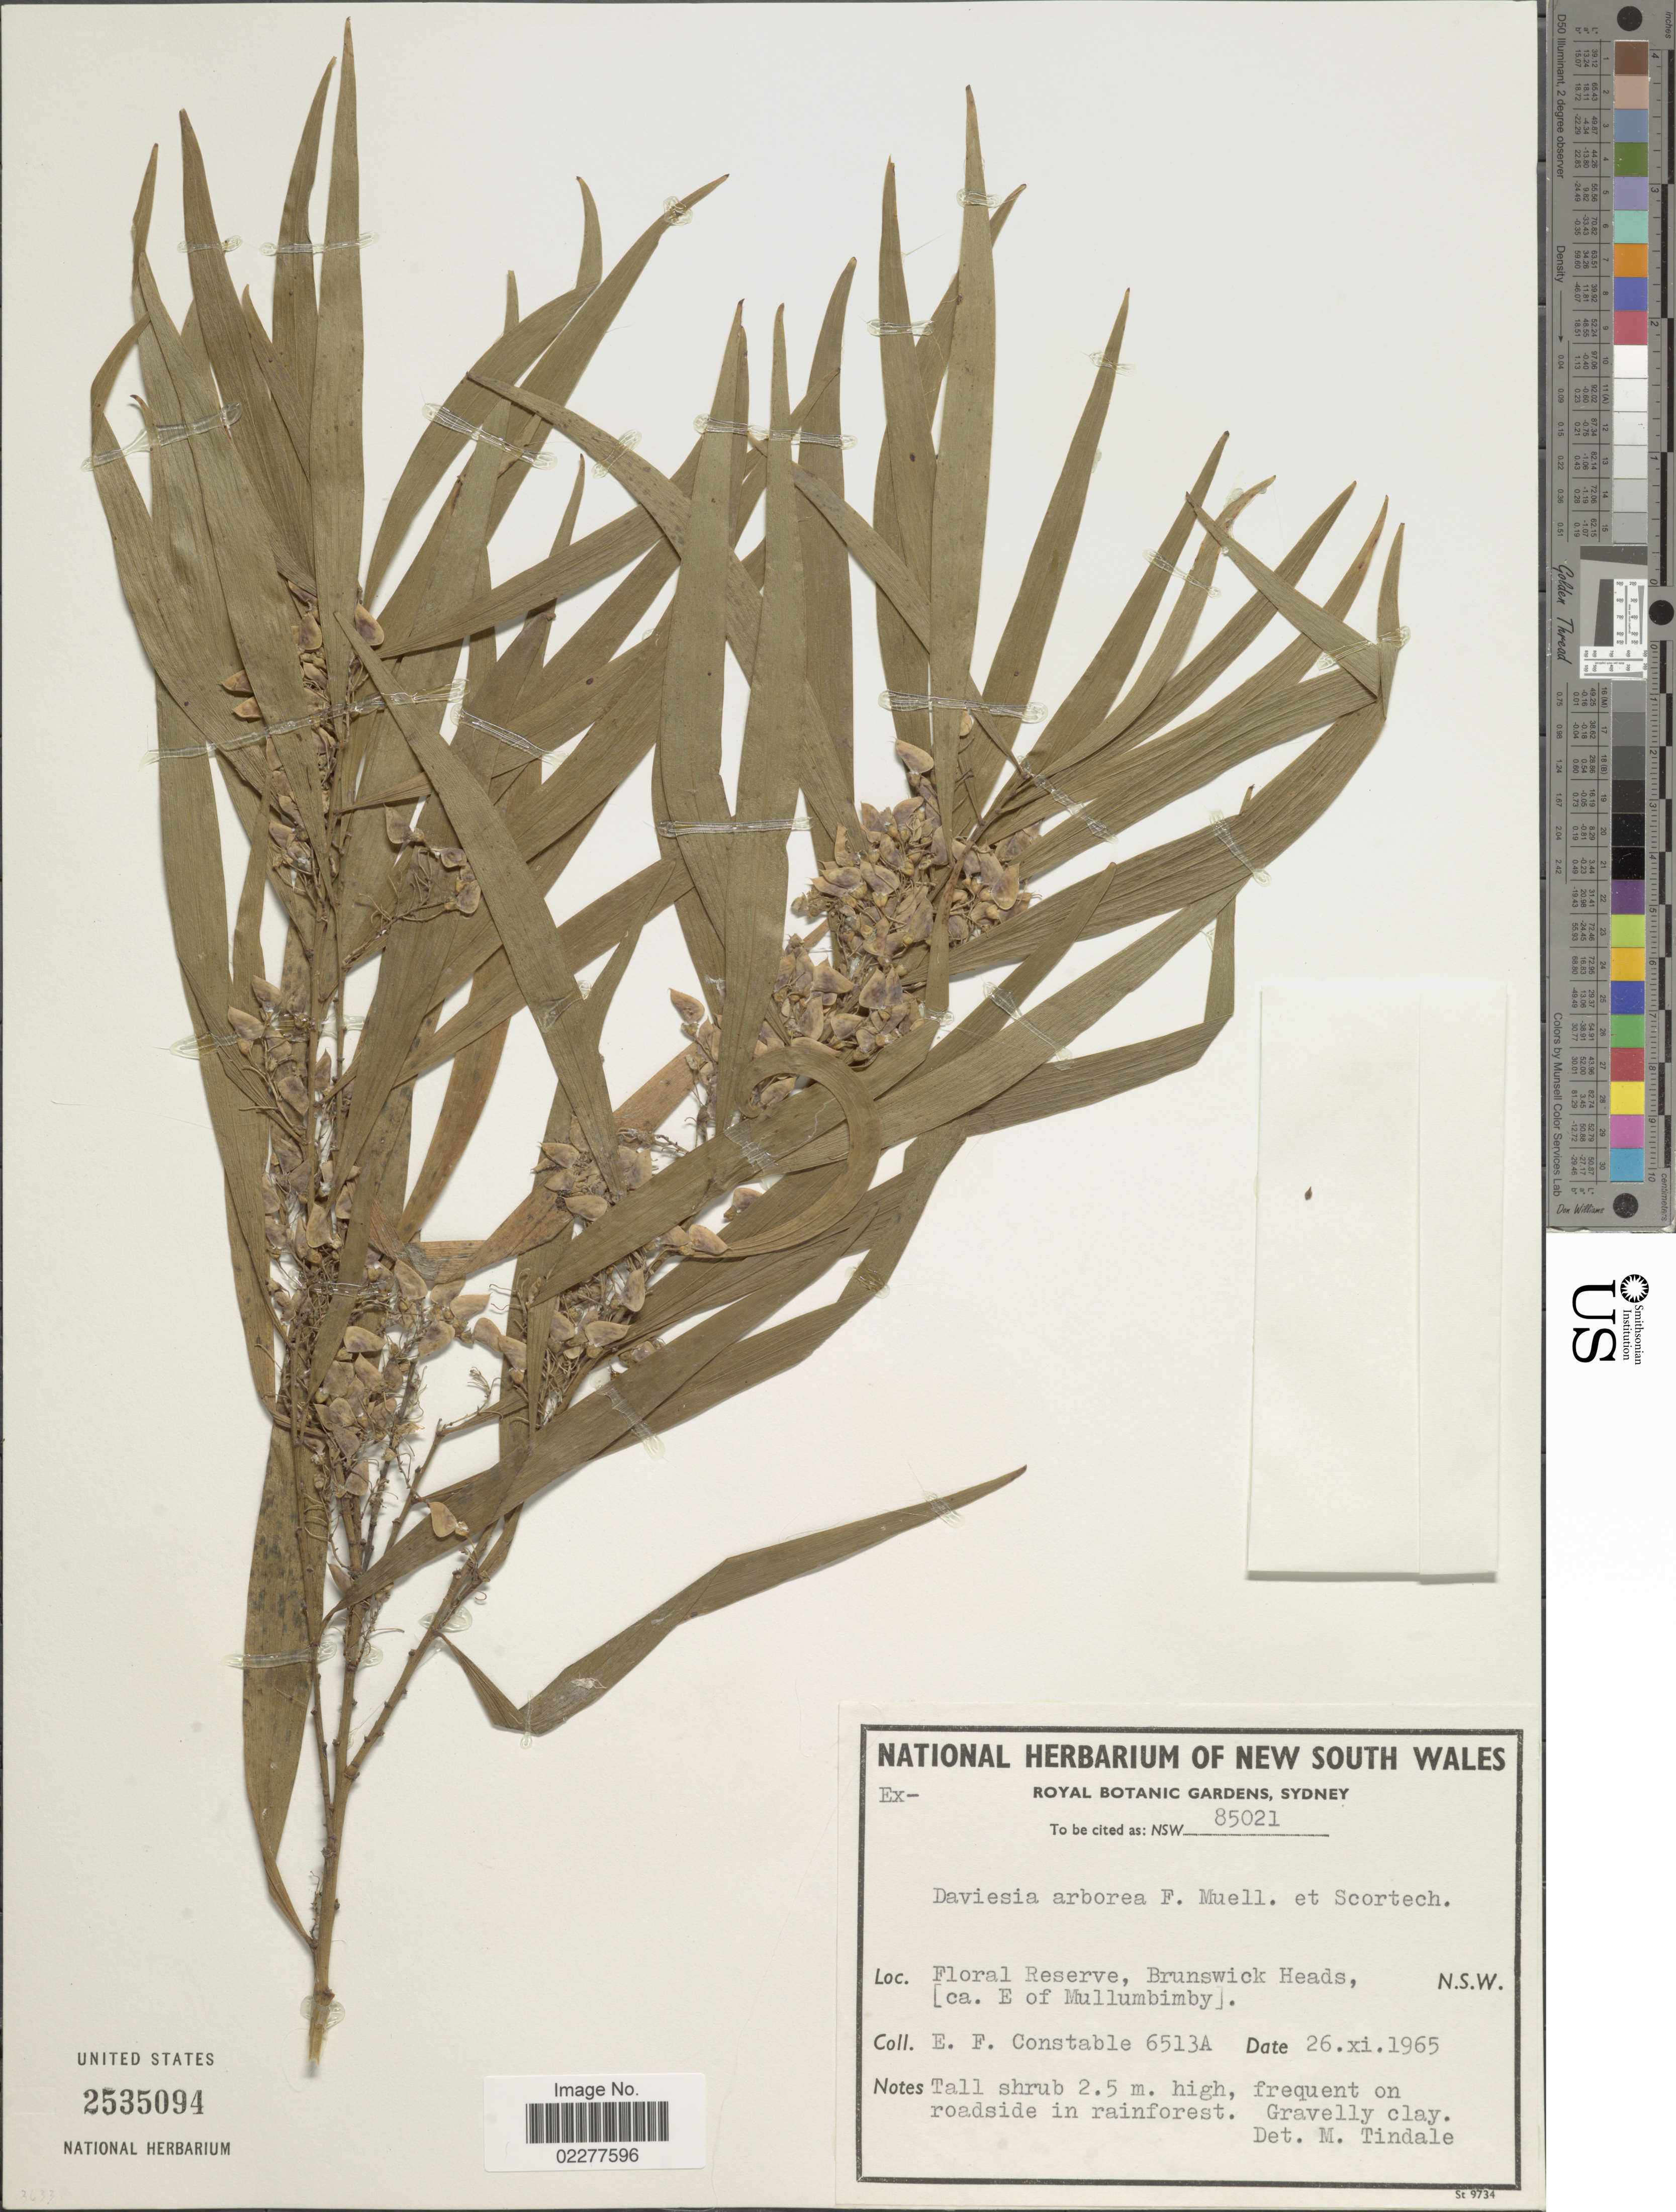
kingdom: Plantae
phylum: Tracheophyta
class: Magnoliopsida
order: Fabales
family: Fabaceae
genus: Daviesia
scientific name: Daviesia arborea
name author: W. Hill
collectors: E. F. Constable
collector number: NSW 6513A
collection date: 1965-11-26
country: Australia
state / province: New South Wales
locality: Floral Reserve, Brunswick Heads, [ca. E of Mullumbimby]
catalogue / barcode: US 2535094